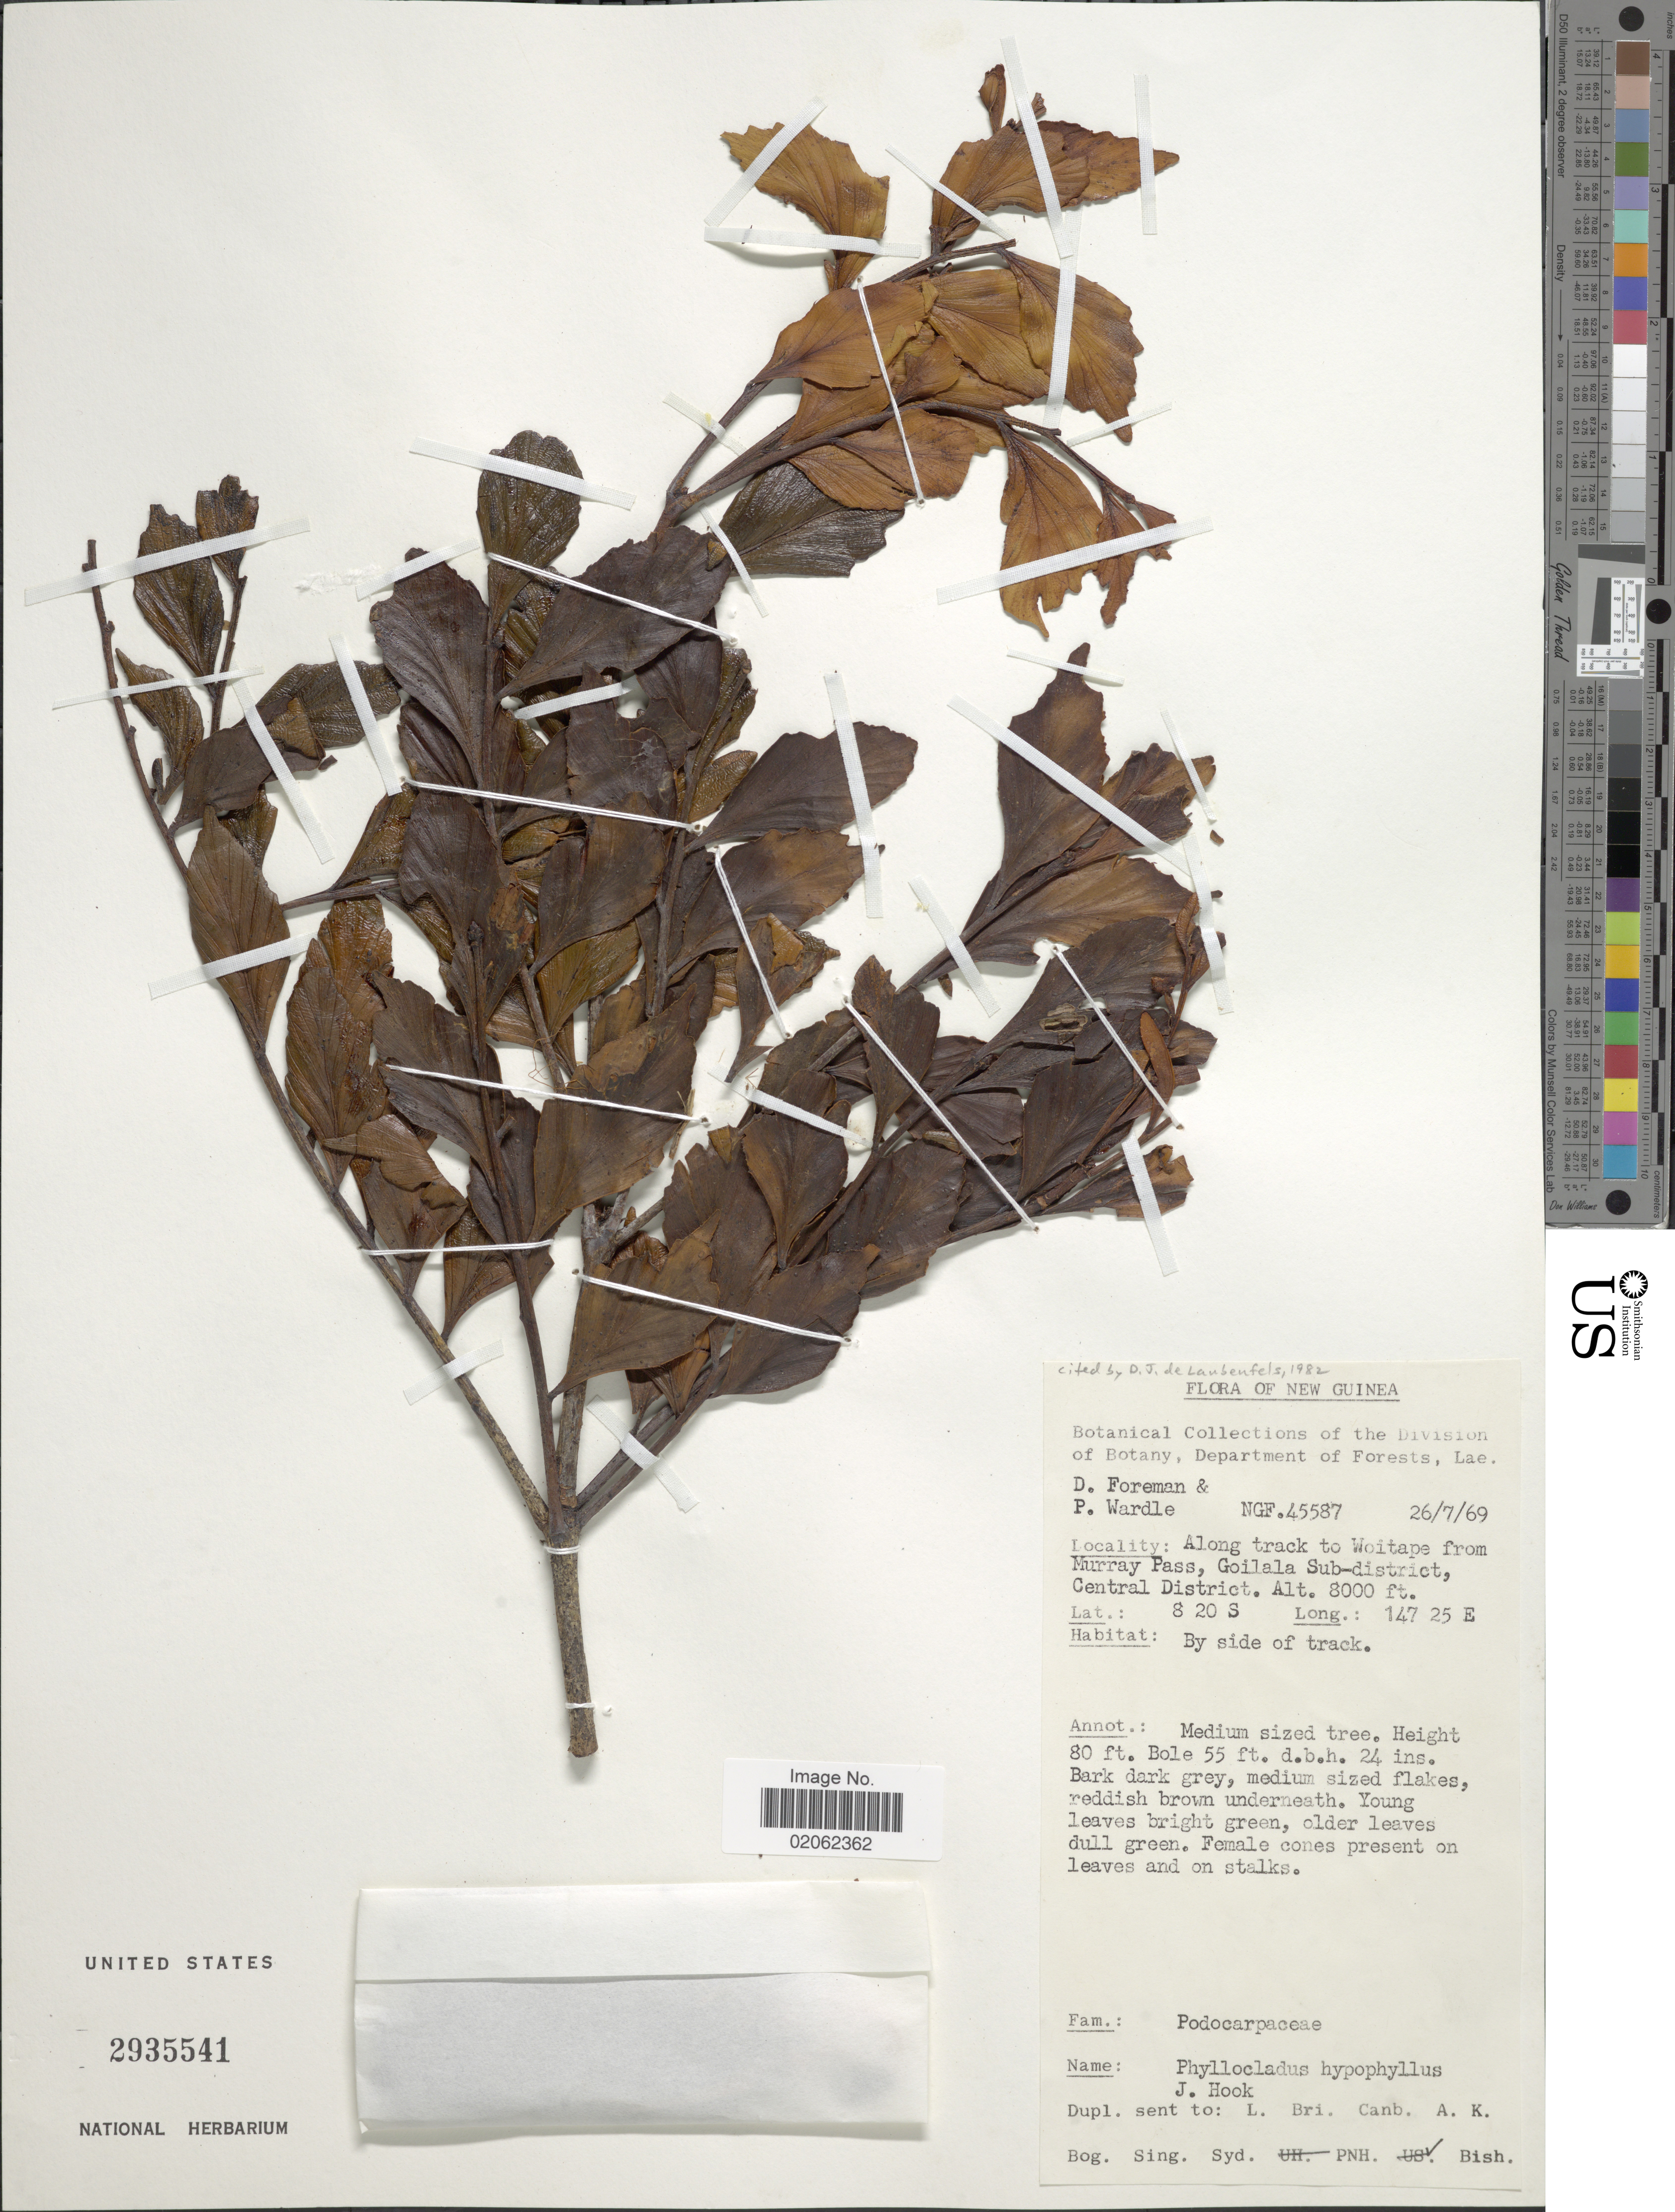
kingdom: Plantae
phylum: Tracheophyta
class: Pinopsida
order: Pinales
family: Phyllocladaceae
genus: Phyllocladus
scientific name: Phyllocladus hypophyllus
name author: Hook. f.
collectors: D. Forman & P. Wardle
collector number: NGF 45587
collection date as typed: Transcribed d/m/y: 26/7/69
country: Papua New Guinea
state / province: Central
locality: New Guinea, Along track to Woitape from Murray Pass, Goilala Sub-district, Central District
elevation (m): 2438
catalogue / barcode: US 2935541